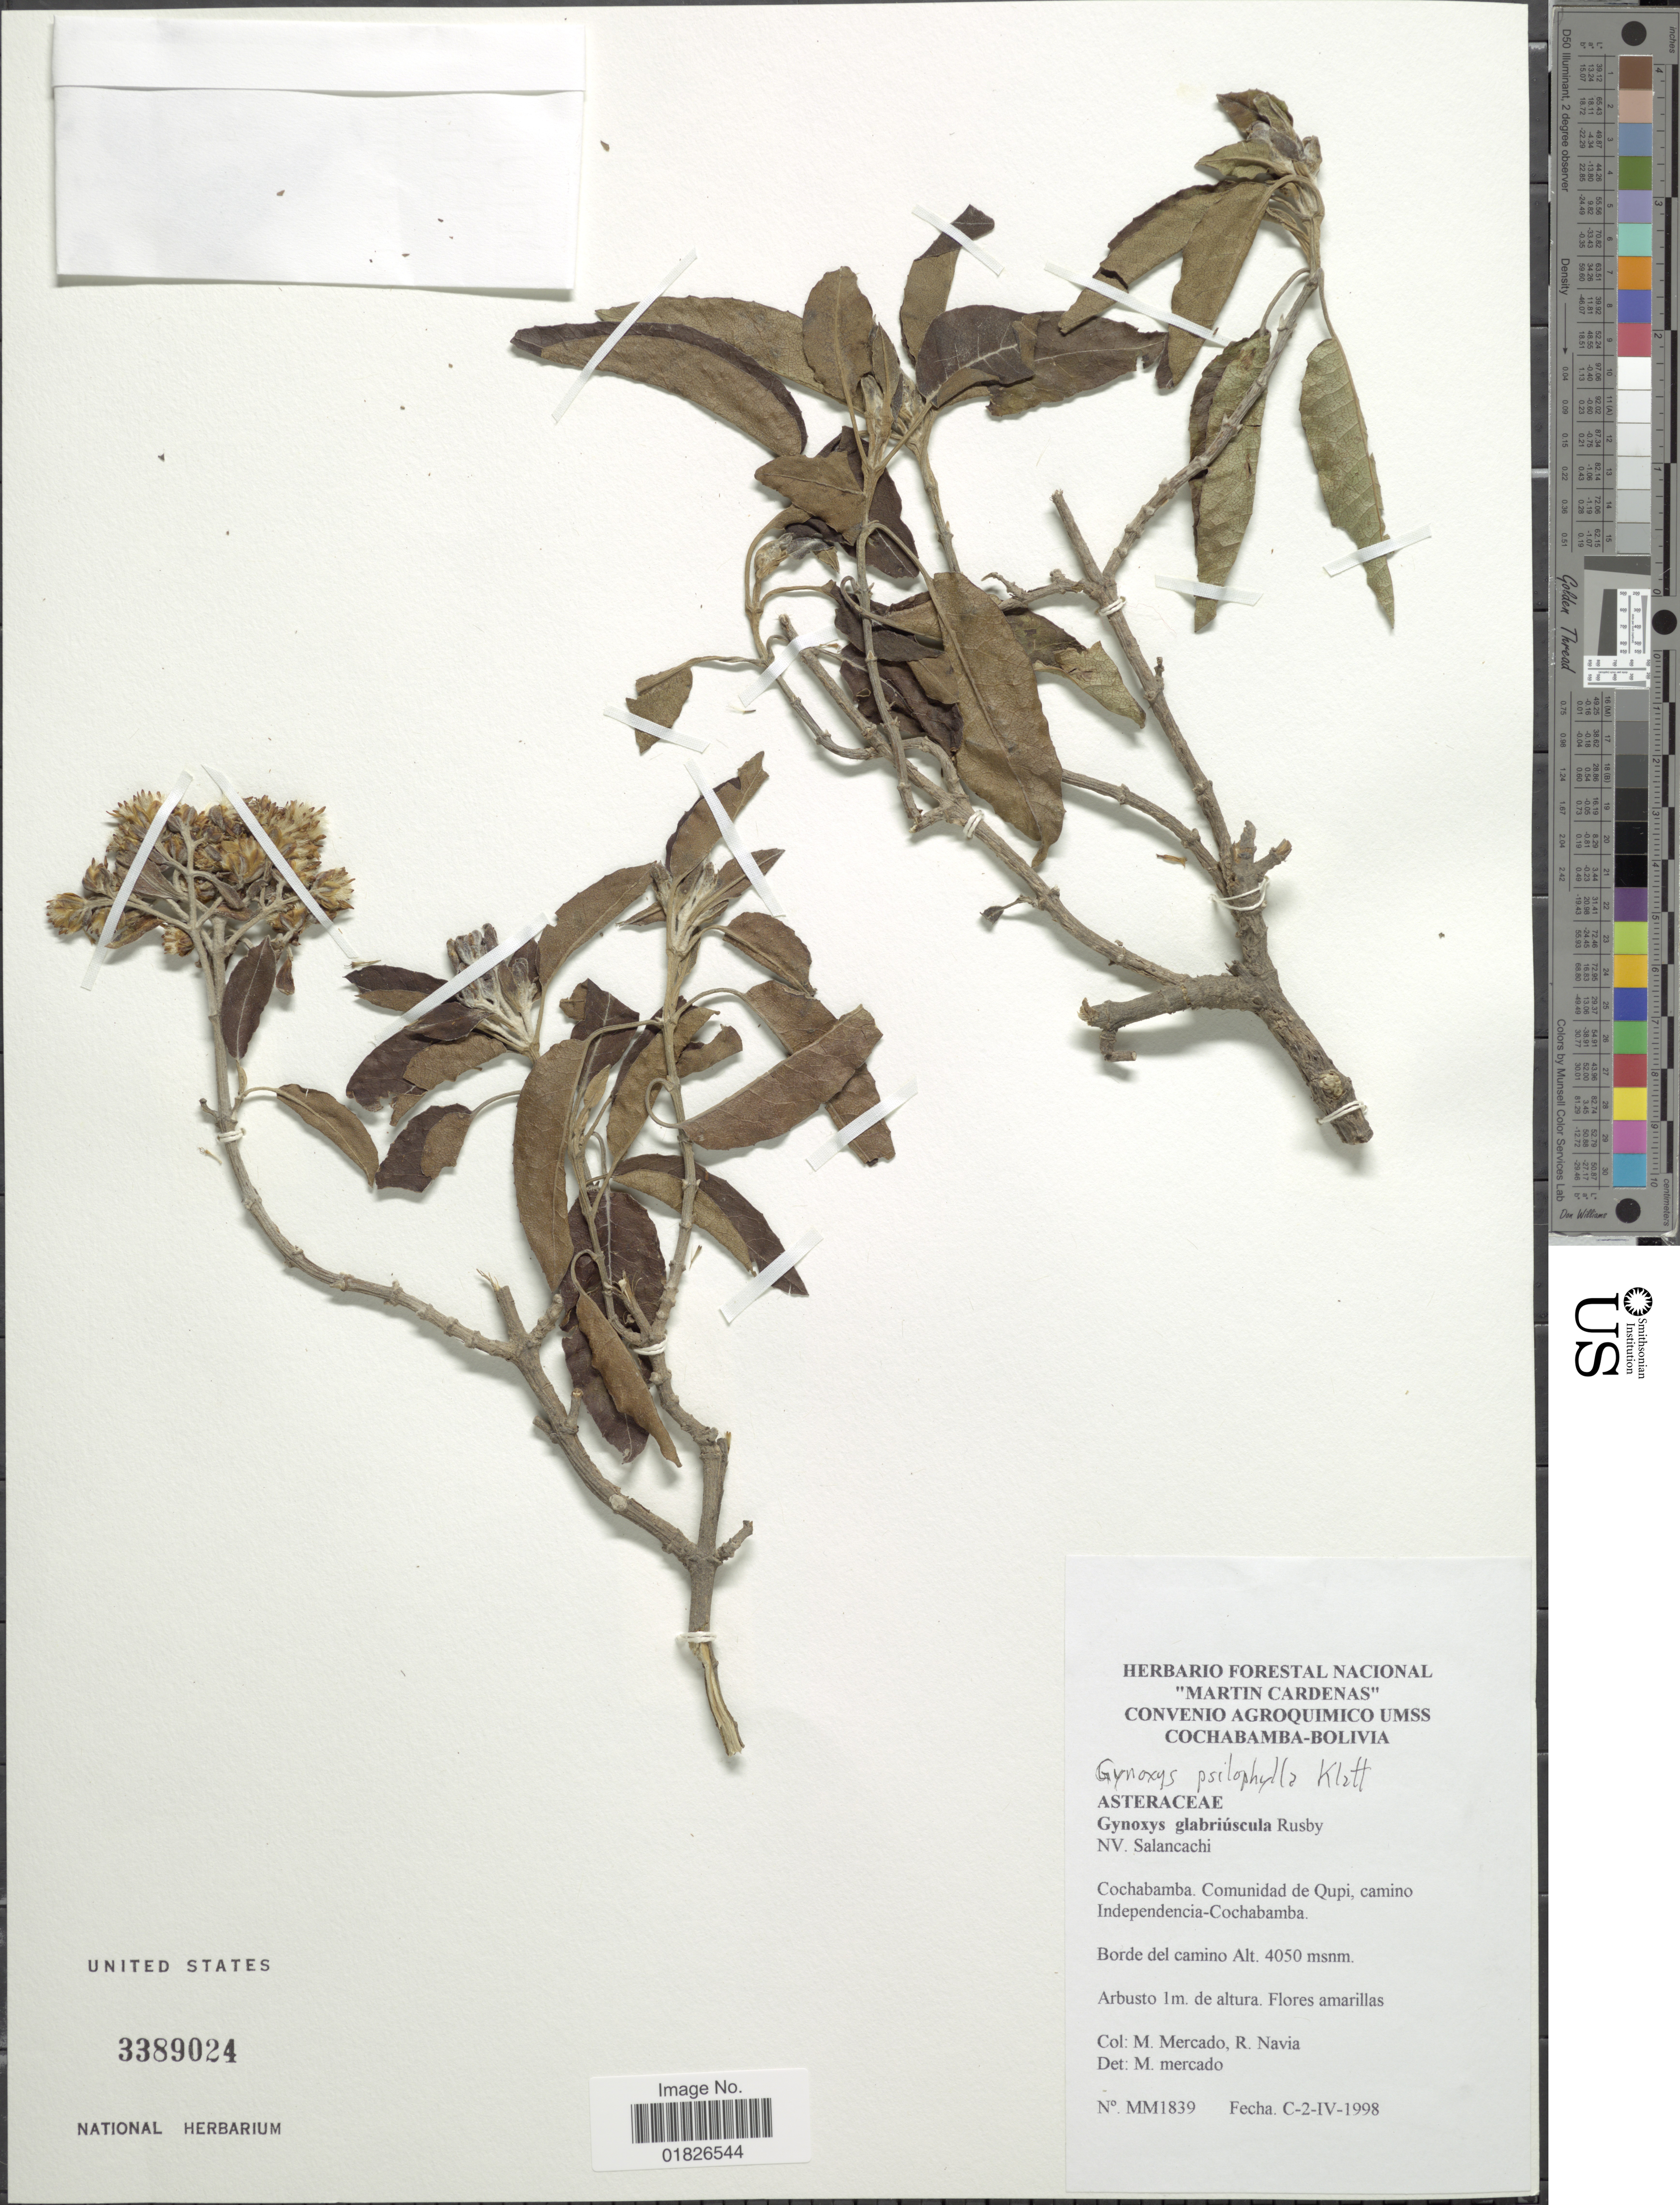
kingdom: Plantae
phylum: Tracheophyta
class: Magnoliopsida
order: Asterales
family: Asteraceae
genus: Gynoxys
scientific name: Gynoxys psilophylla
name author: Klatt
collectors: M. Mercado & R. Navia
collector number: MM1839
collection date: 1998-04-02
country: Bolivia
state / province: Cochabamba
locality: Comunidad de Qupi, camino Independencia-Cochabamba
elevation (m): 4050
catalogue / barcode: US 3389024